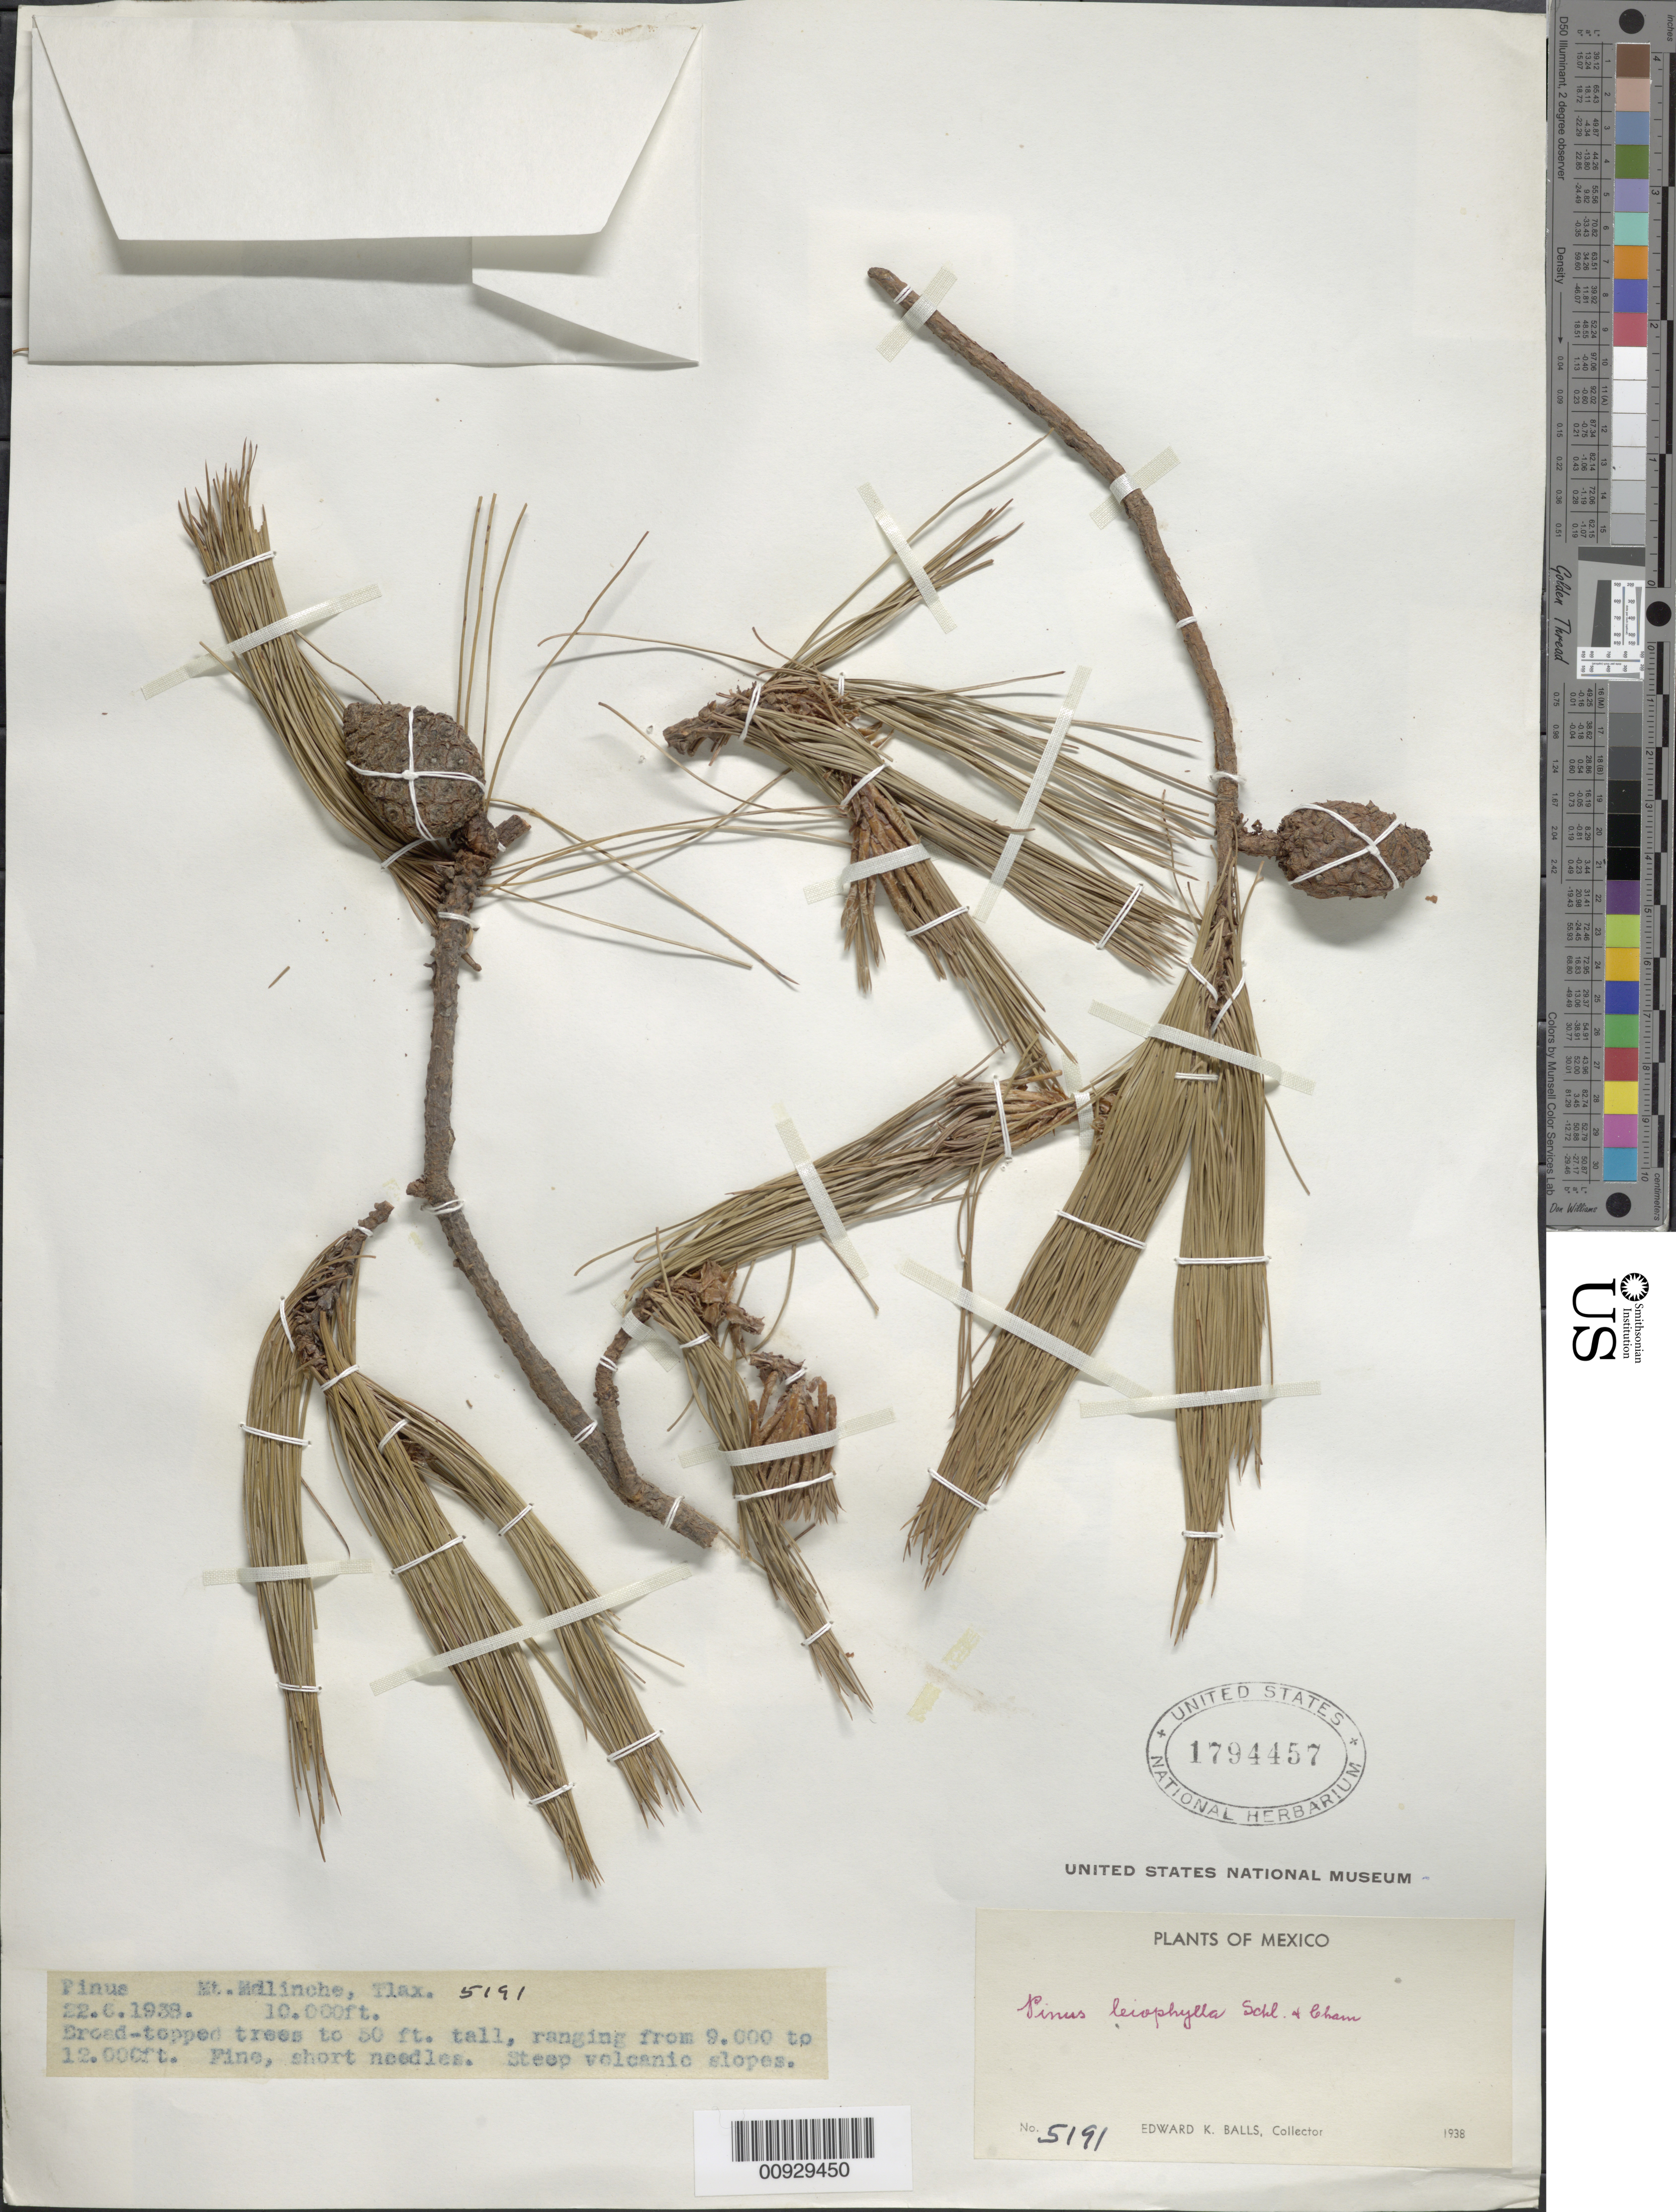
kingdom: Plantae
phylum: Tracheophyta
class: Pinopsida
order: Pinales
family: Pinaceae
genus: Pinus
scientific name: Pinus leiophylla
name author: Schiede ex Schltdl. & Cham.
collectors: E. K. Balls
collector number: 5191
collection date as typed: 22 Jun 1938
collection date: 1938-06-22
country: Mexico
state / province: Tlaxcala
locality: Mt. Malinche.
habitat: Steep volcanic slopes. Ranging from 9000 to 12000 ft.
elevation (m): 3048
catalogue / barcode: US 1794457